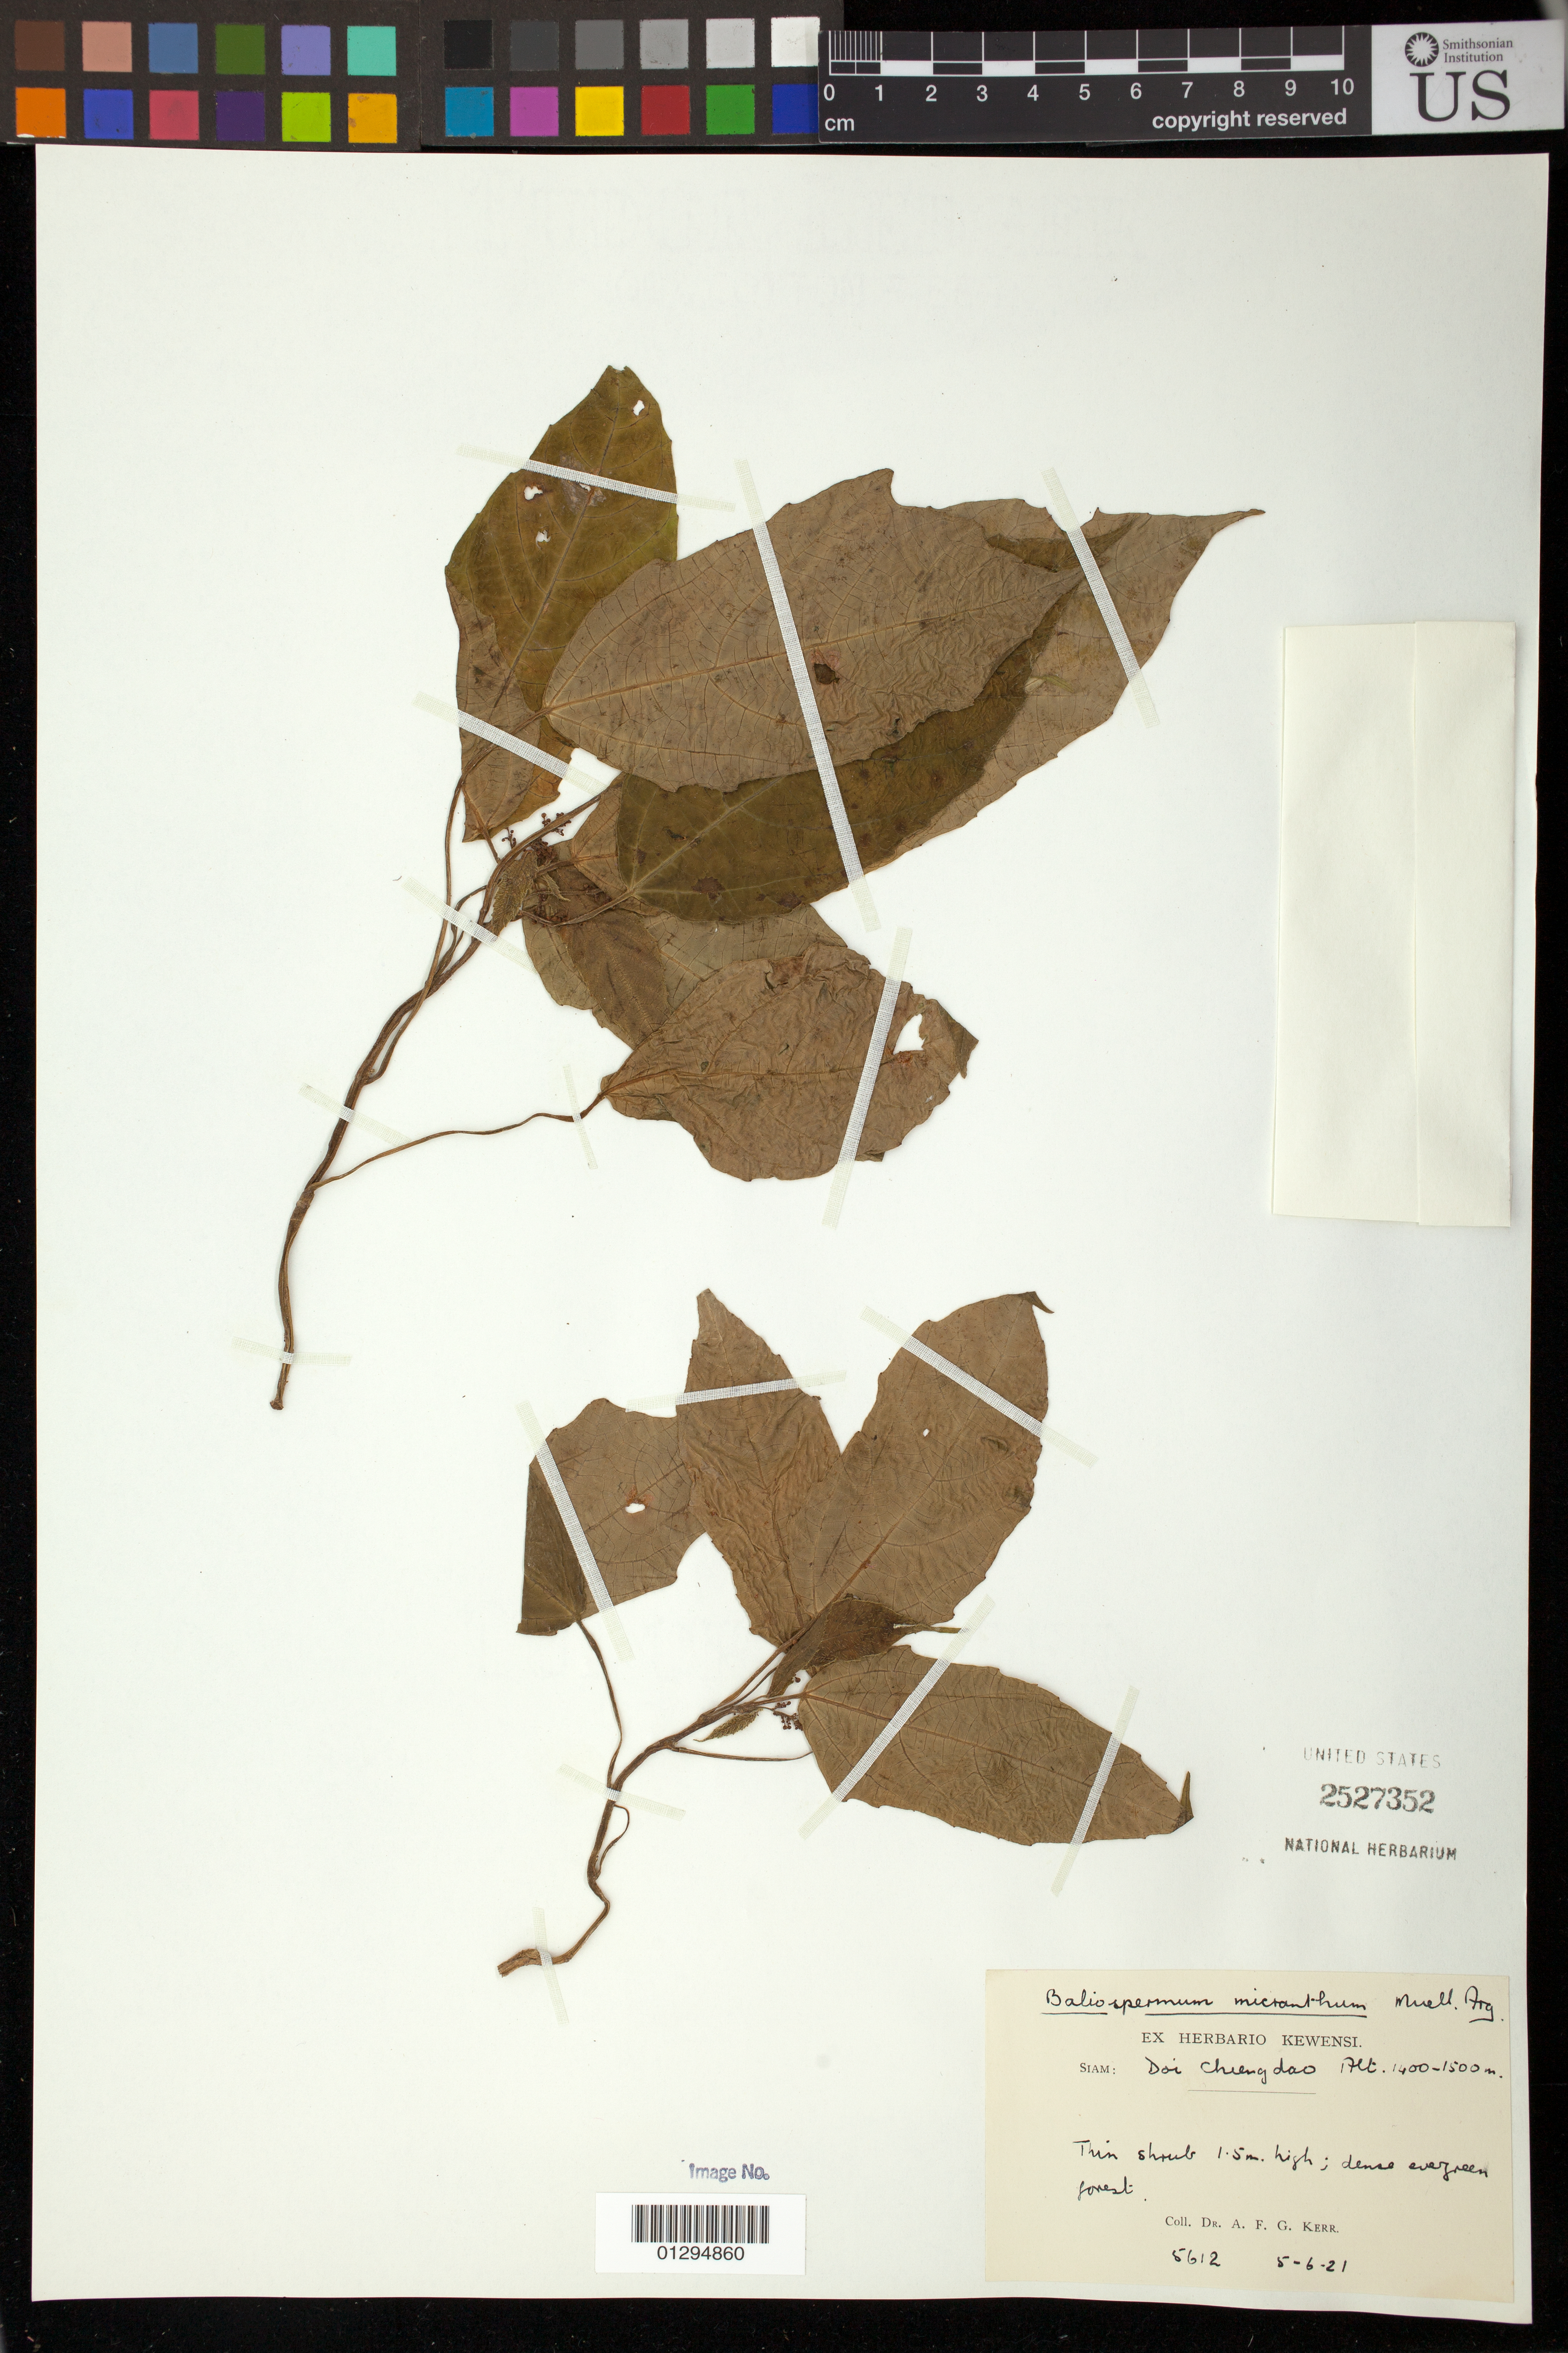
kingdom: Plantae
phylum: Tracheophyta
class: Magnoliopsida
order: Malpighiales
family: Euphorbiaceae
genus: Baliospermum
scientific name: Baliospermum montanum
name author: (Willd.) Müll. Arg.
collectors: A. F. G. Kerr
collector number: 5612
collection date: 1921-06-05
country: Thailand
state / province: Chiang Mai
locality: Doi Chiang Dao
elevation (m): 1400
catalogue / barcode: US 2527352